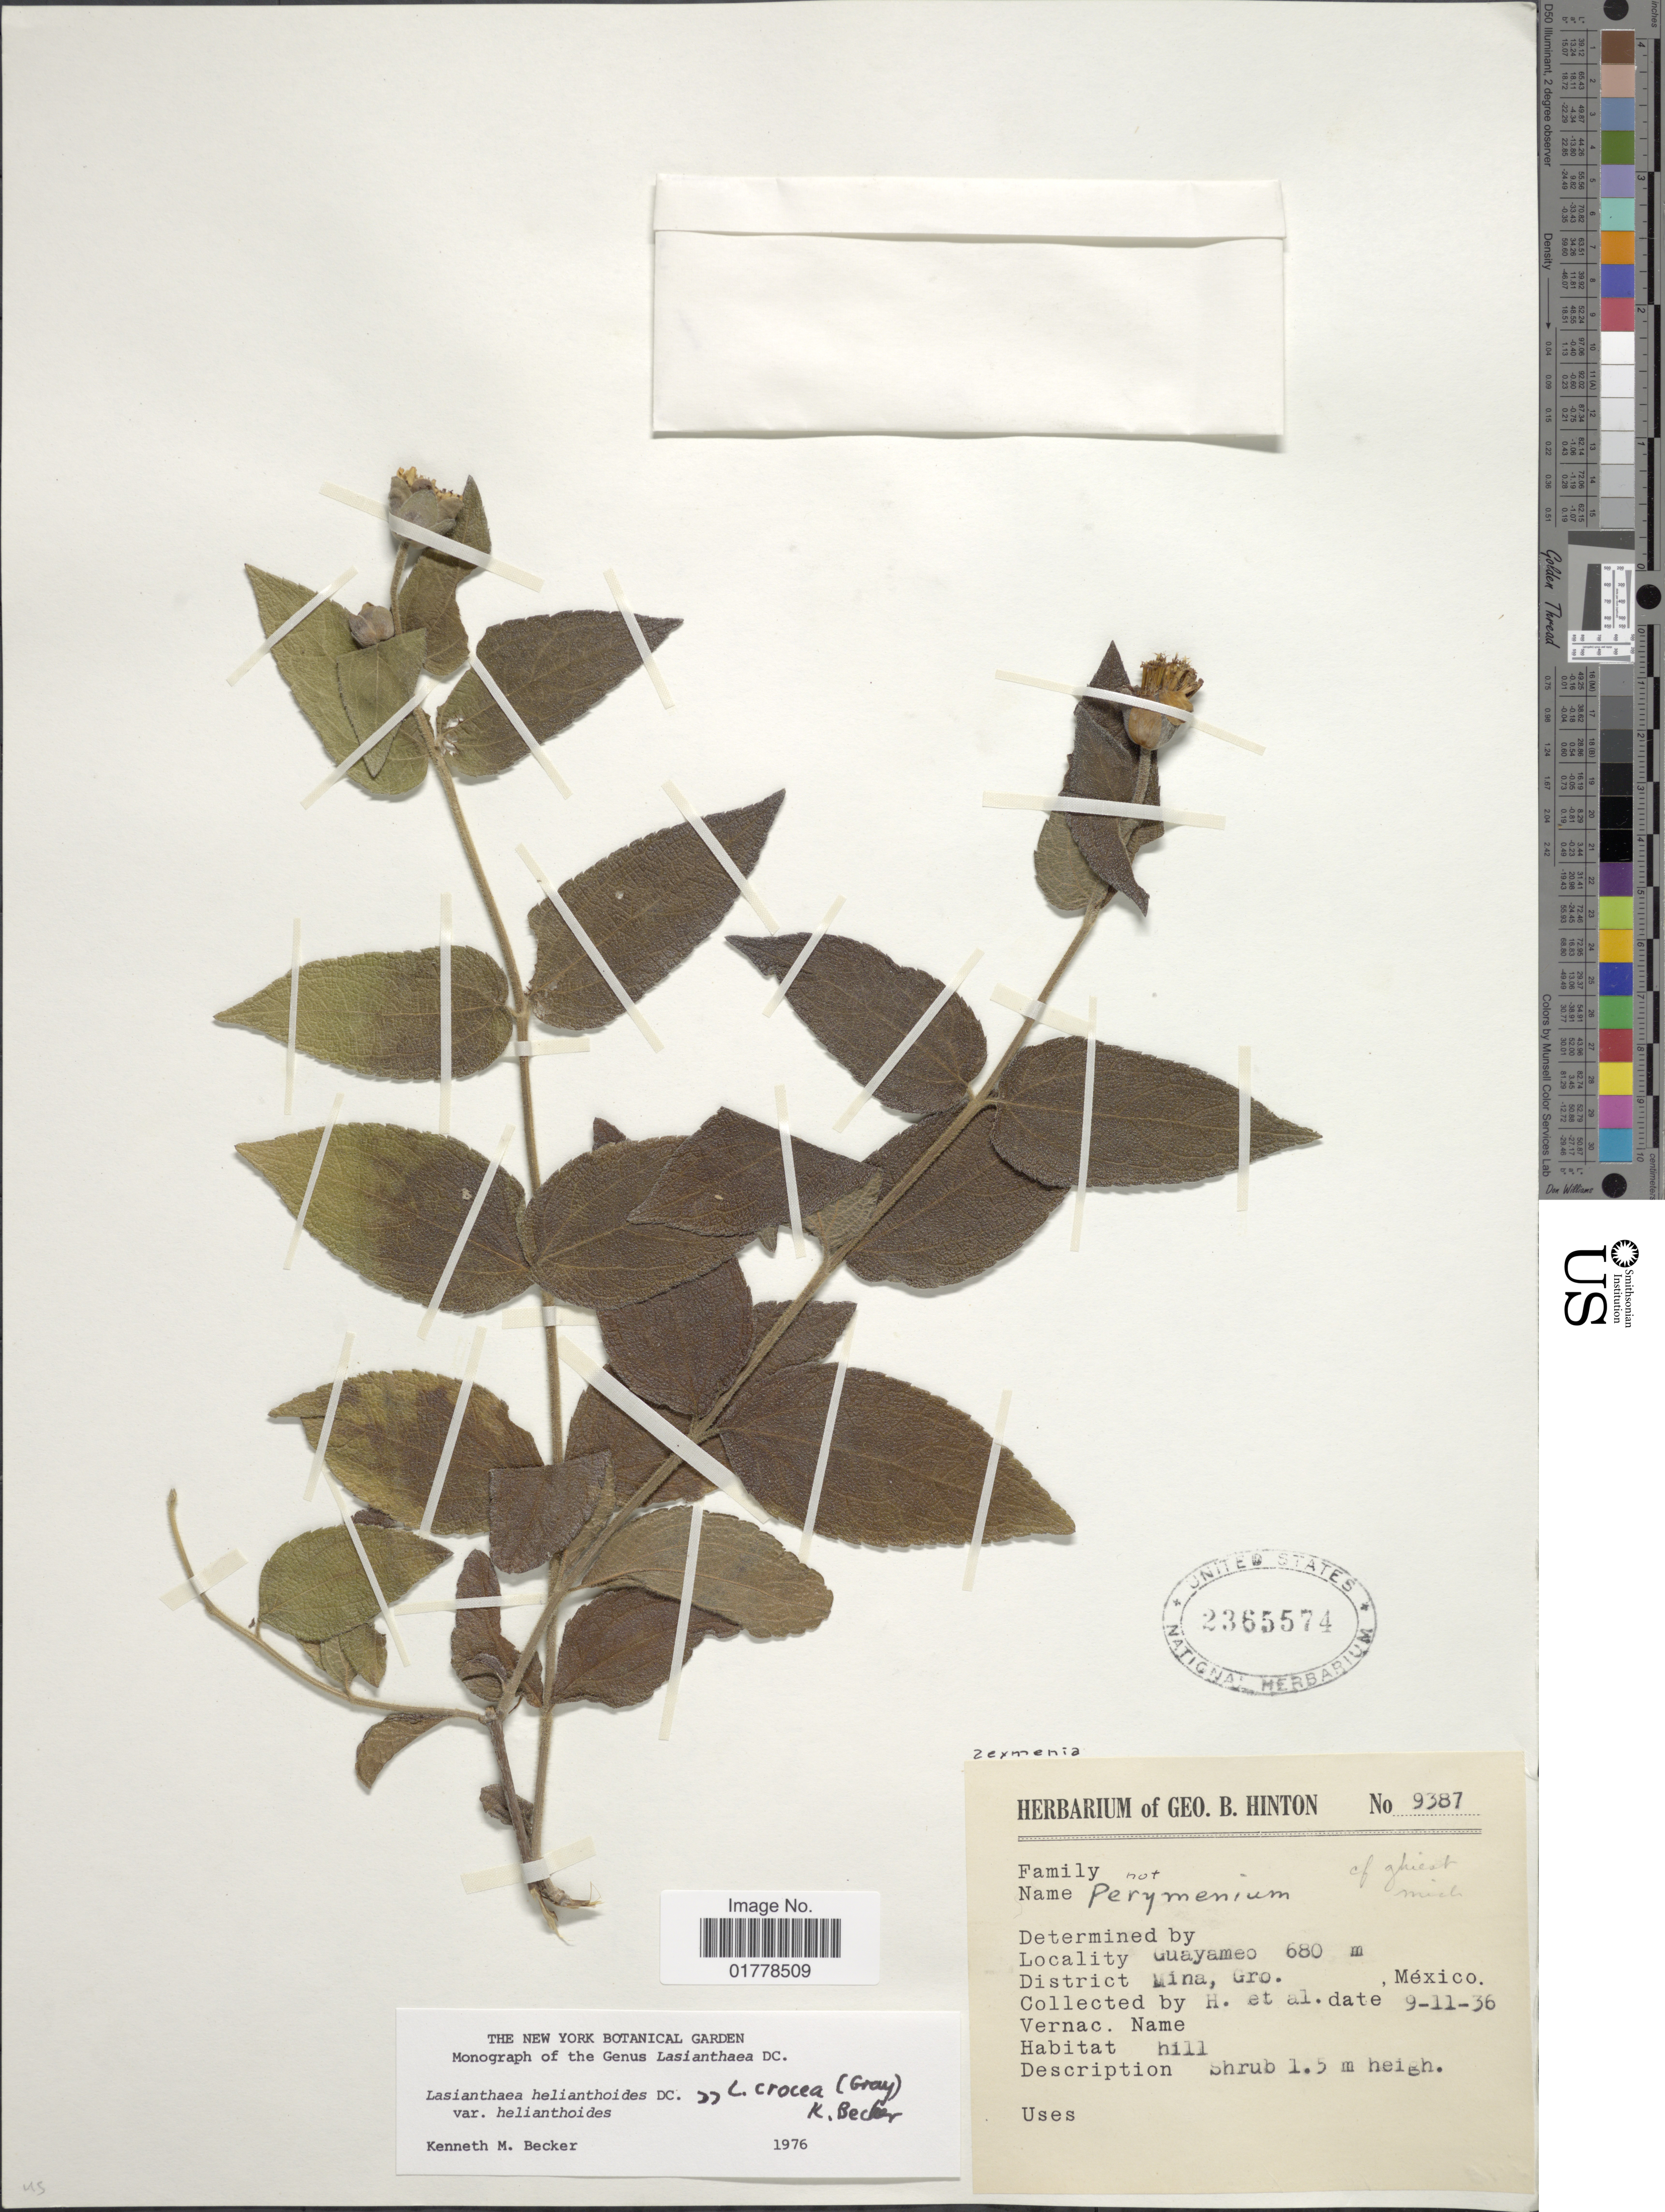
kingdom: Plantae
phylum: Tracheophyta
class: Magnoliopsida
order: Asterales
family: Asteraceae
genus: Lasianthaea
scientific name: Lasianthaea helianthoides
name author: Zucc. & DC.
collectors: G. B. Hinton & et al.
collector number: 9387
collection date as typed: Transcribed d/m/y: 11/9/36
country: Mexico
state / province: Guerrero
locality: Guayameo. District Mina, Gro., México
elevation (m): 680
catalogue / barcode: US 2365574